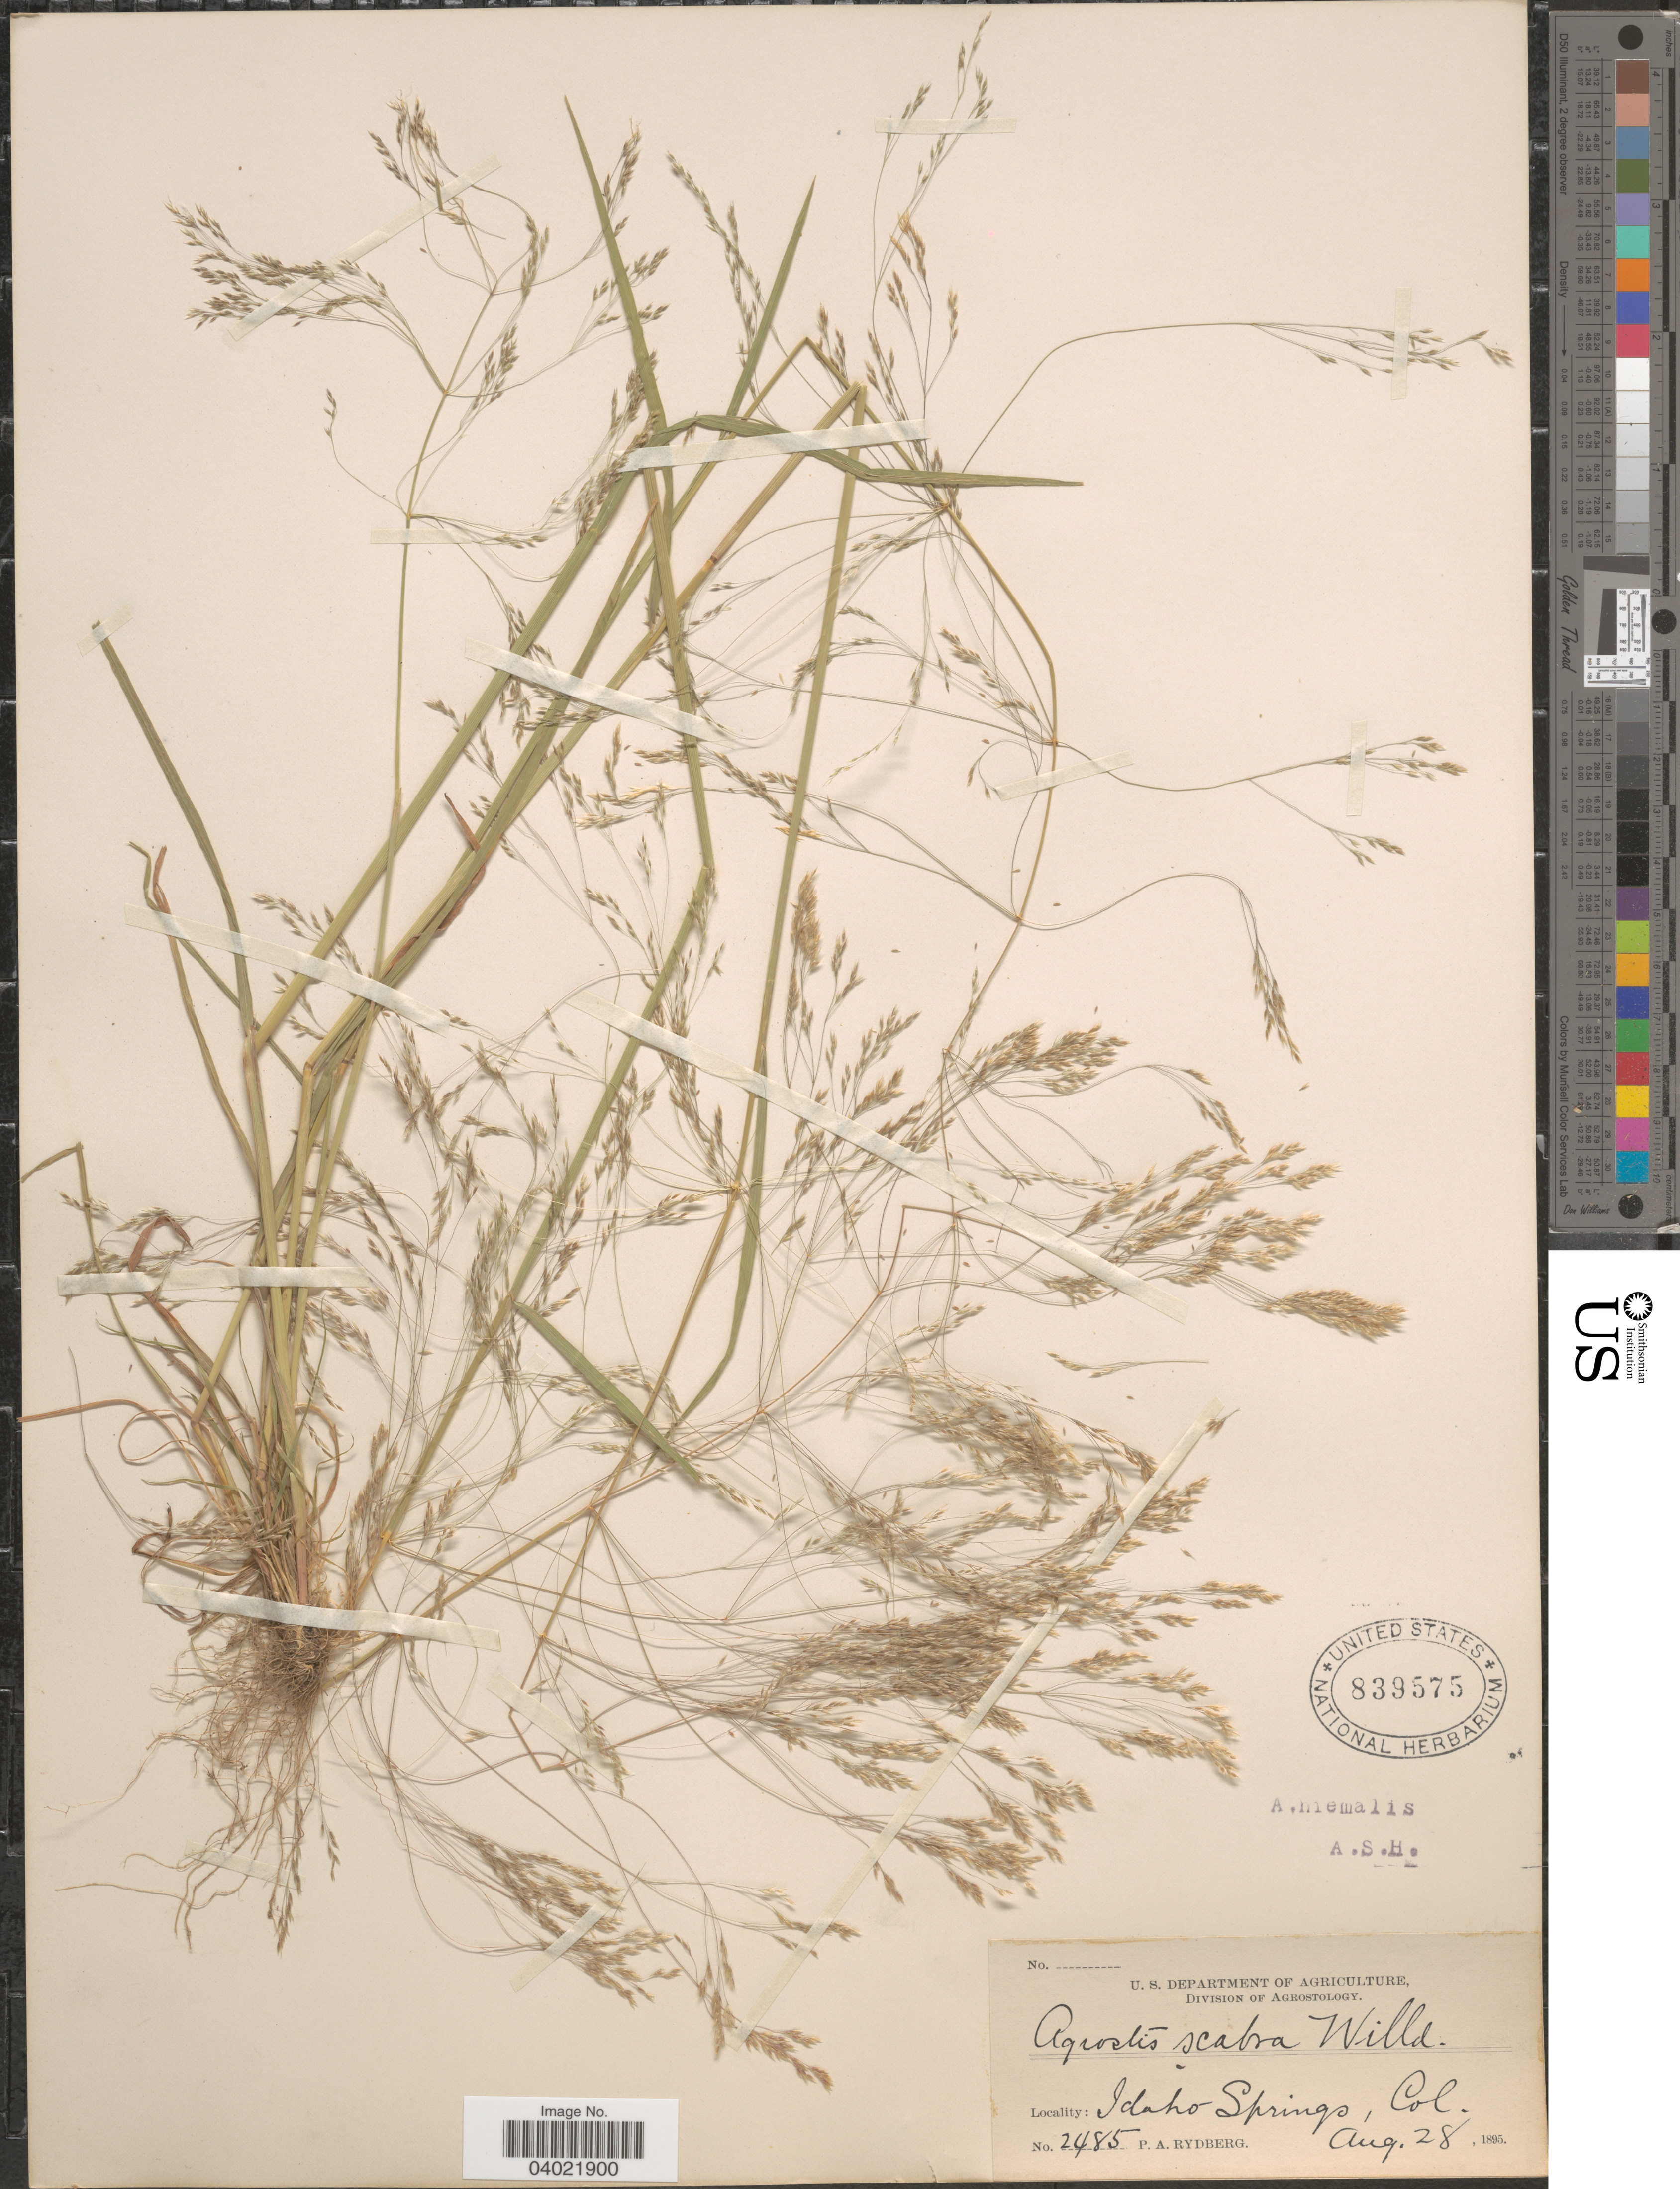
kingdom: Plantae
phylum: Tracheophyta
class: Liliopsida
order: Poales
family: Poaceae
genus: Agrostis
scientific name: Agrostis scabra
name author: Willd.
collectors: P. A. Rydberg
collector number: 2485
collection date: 1895-08-28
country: United States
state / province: Colorado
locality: Idaho Springs.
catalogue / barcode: US 839575